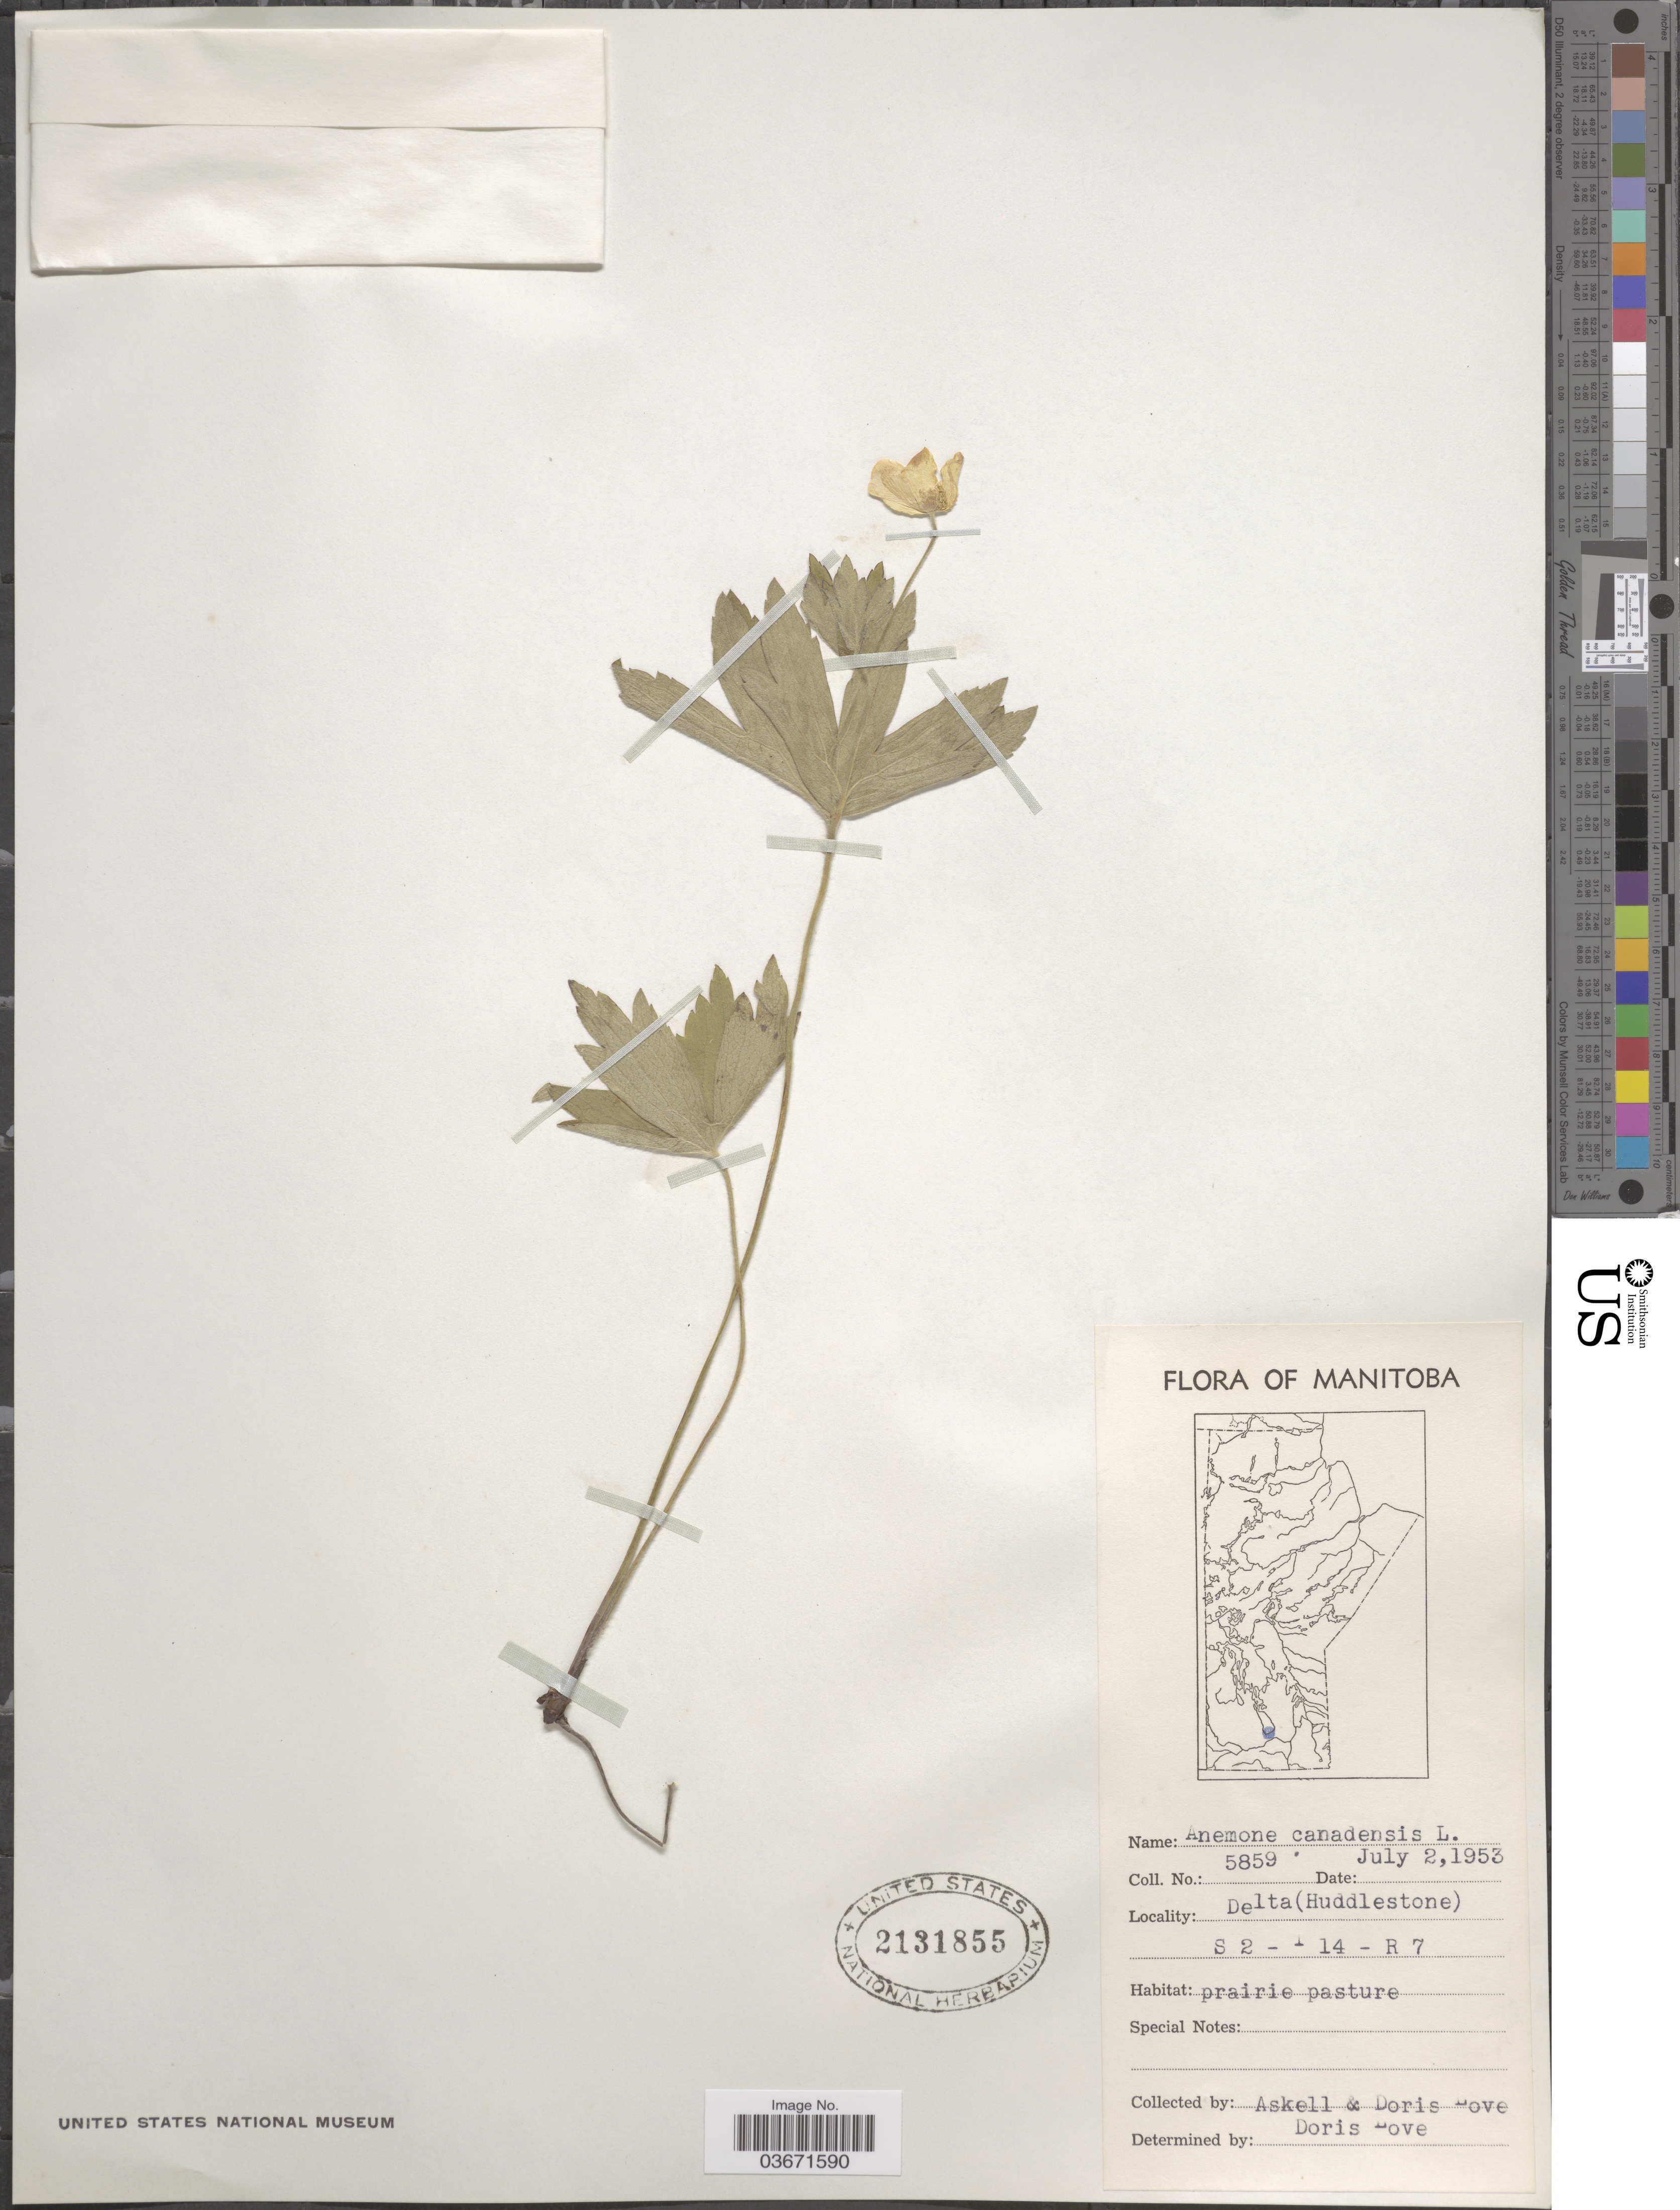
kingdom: Plantae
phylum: Tracheophyta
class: Magnoliopsida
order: Ranunculales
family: Ranunculaceae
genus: Anemone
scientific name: Anemone canadensis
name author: L.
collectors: Á. Löve & D. Löve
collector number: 5859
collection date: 1953-07-02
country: Canada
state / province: Manitoba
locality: Delta (Huddlestone). S2 - T14 - R7.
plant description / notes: No precise locality correction needed.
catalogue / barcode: US 2131855